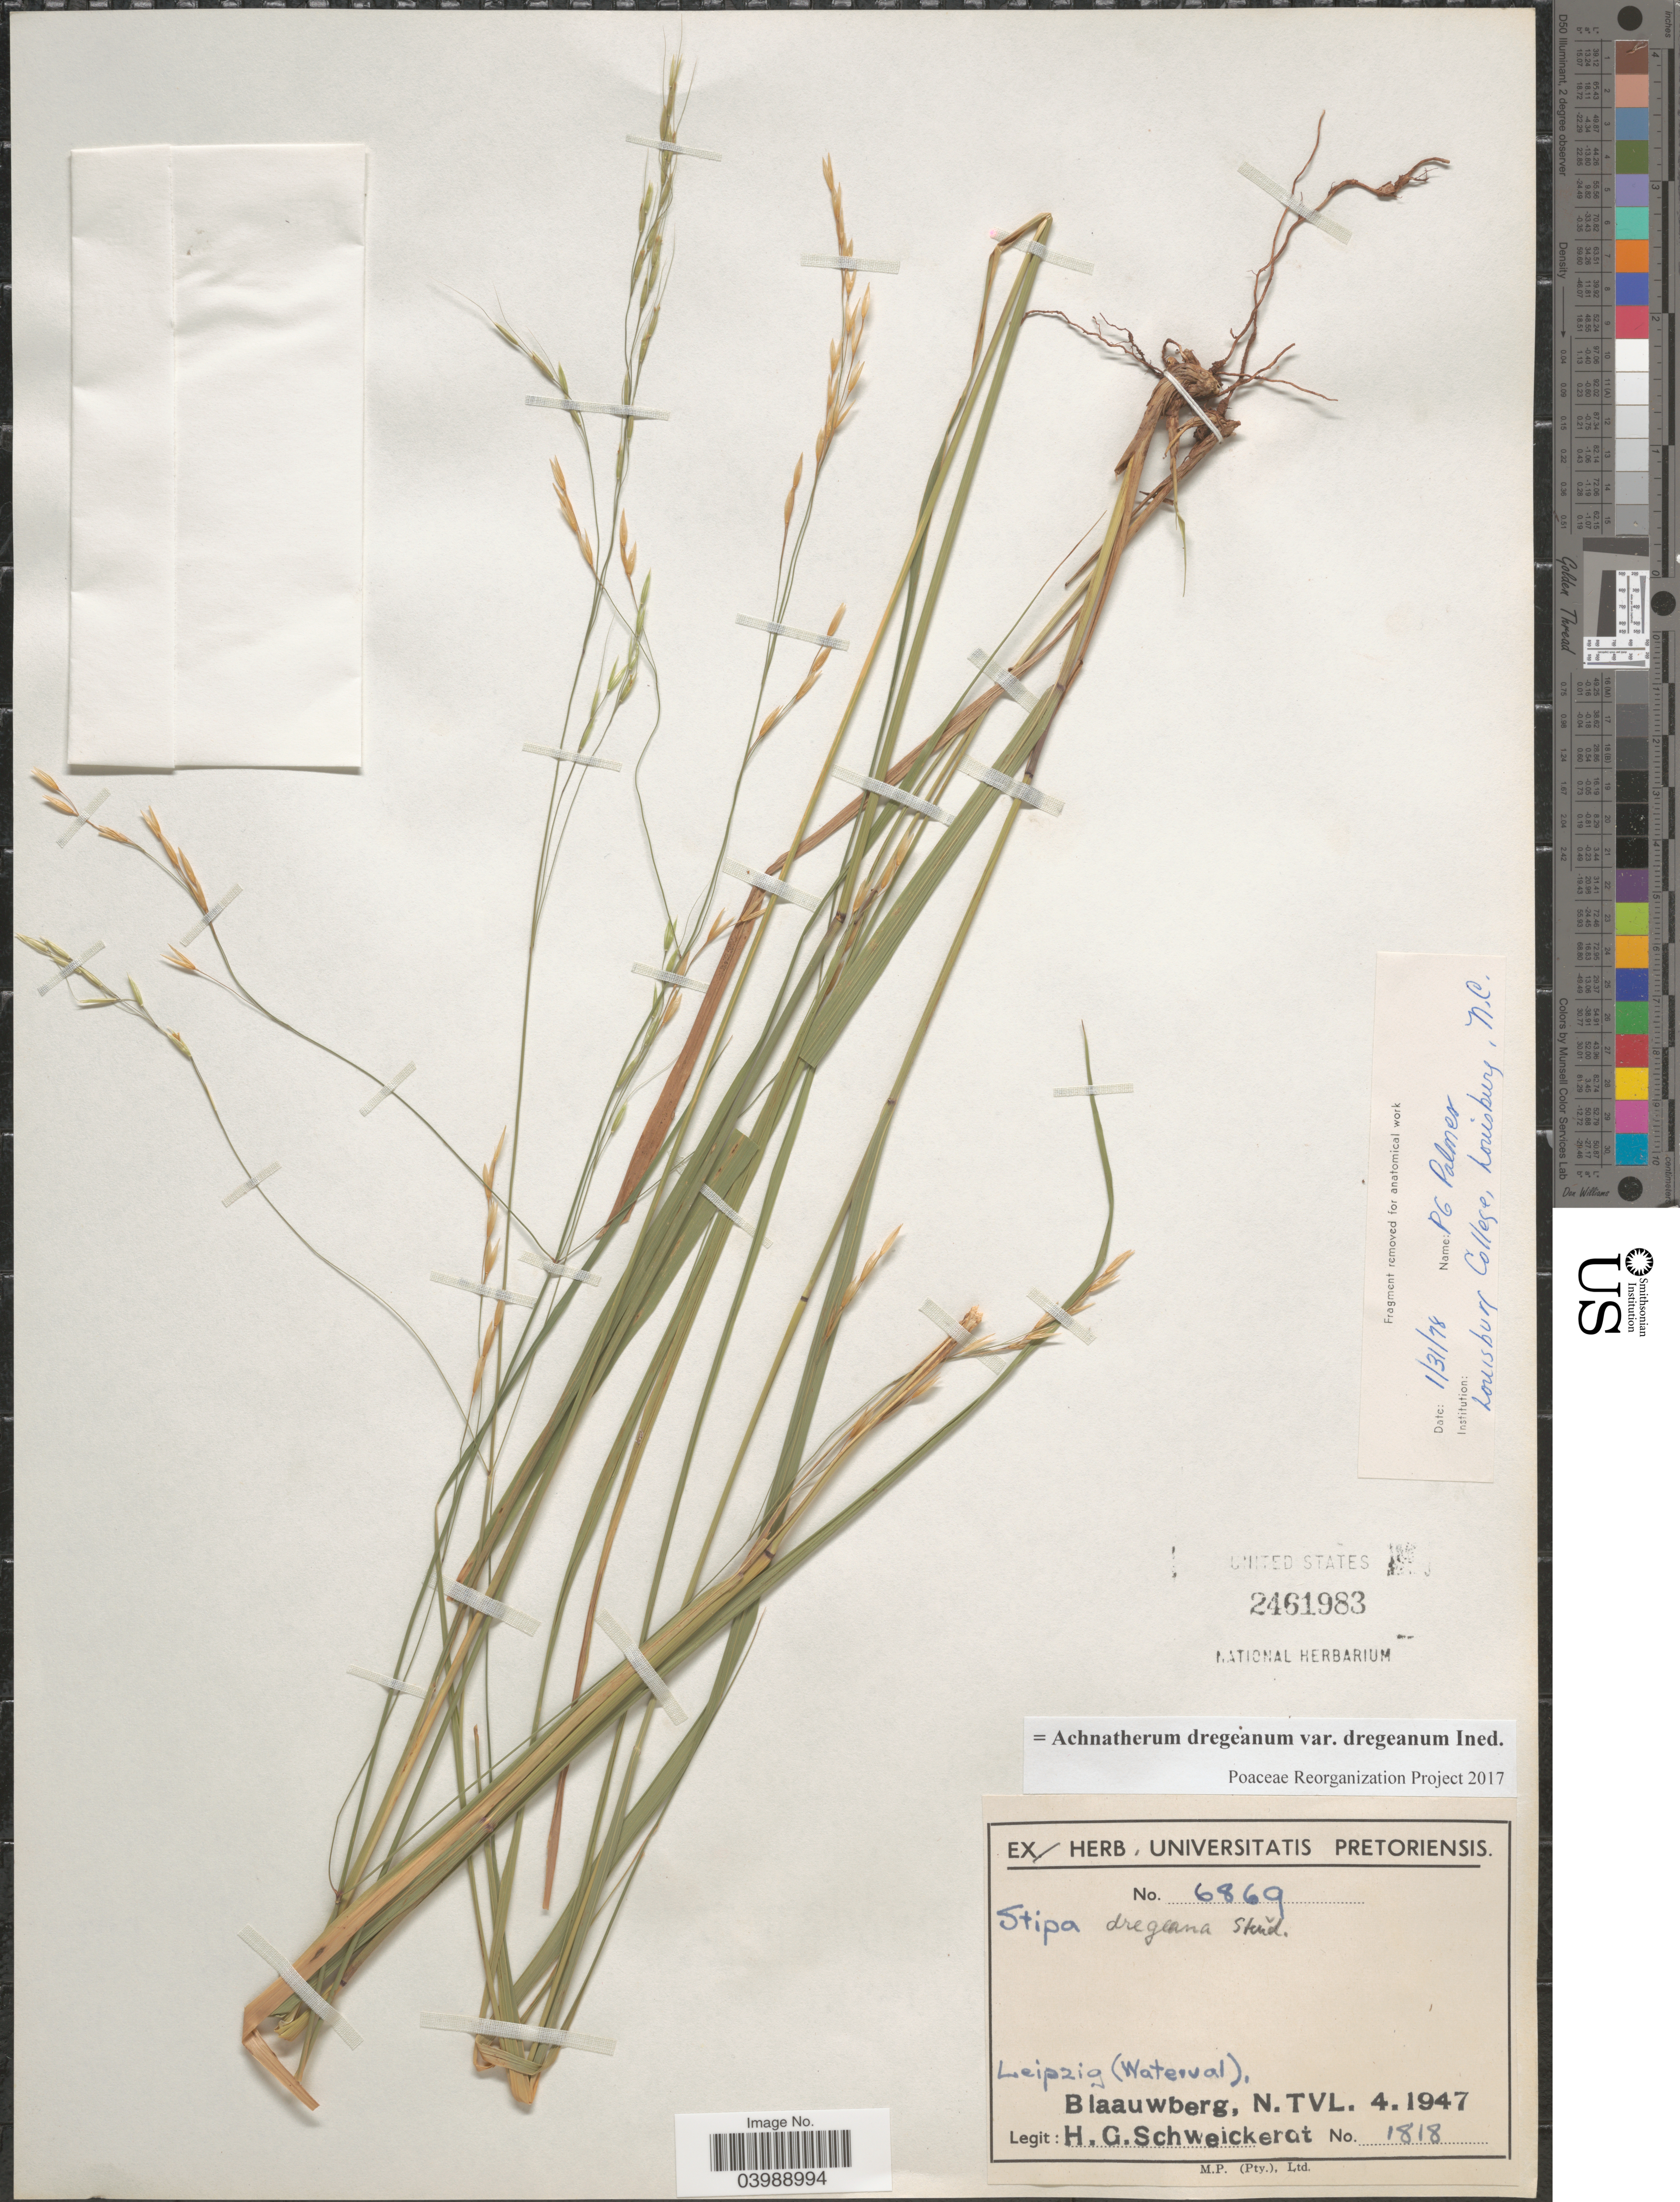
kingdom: Plantae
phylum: Tracheophyta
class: Liliopsida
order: Poales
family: Poaceae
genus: Achnatherum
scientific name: Achnatherum dregeanum var. dregeanum ined.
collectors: H. Schweickerdt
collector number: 1818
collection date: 1947-04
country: South Africa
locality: Leipzig (Waterval), Blauwberg, N. TVL.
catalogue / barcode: US 2461983